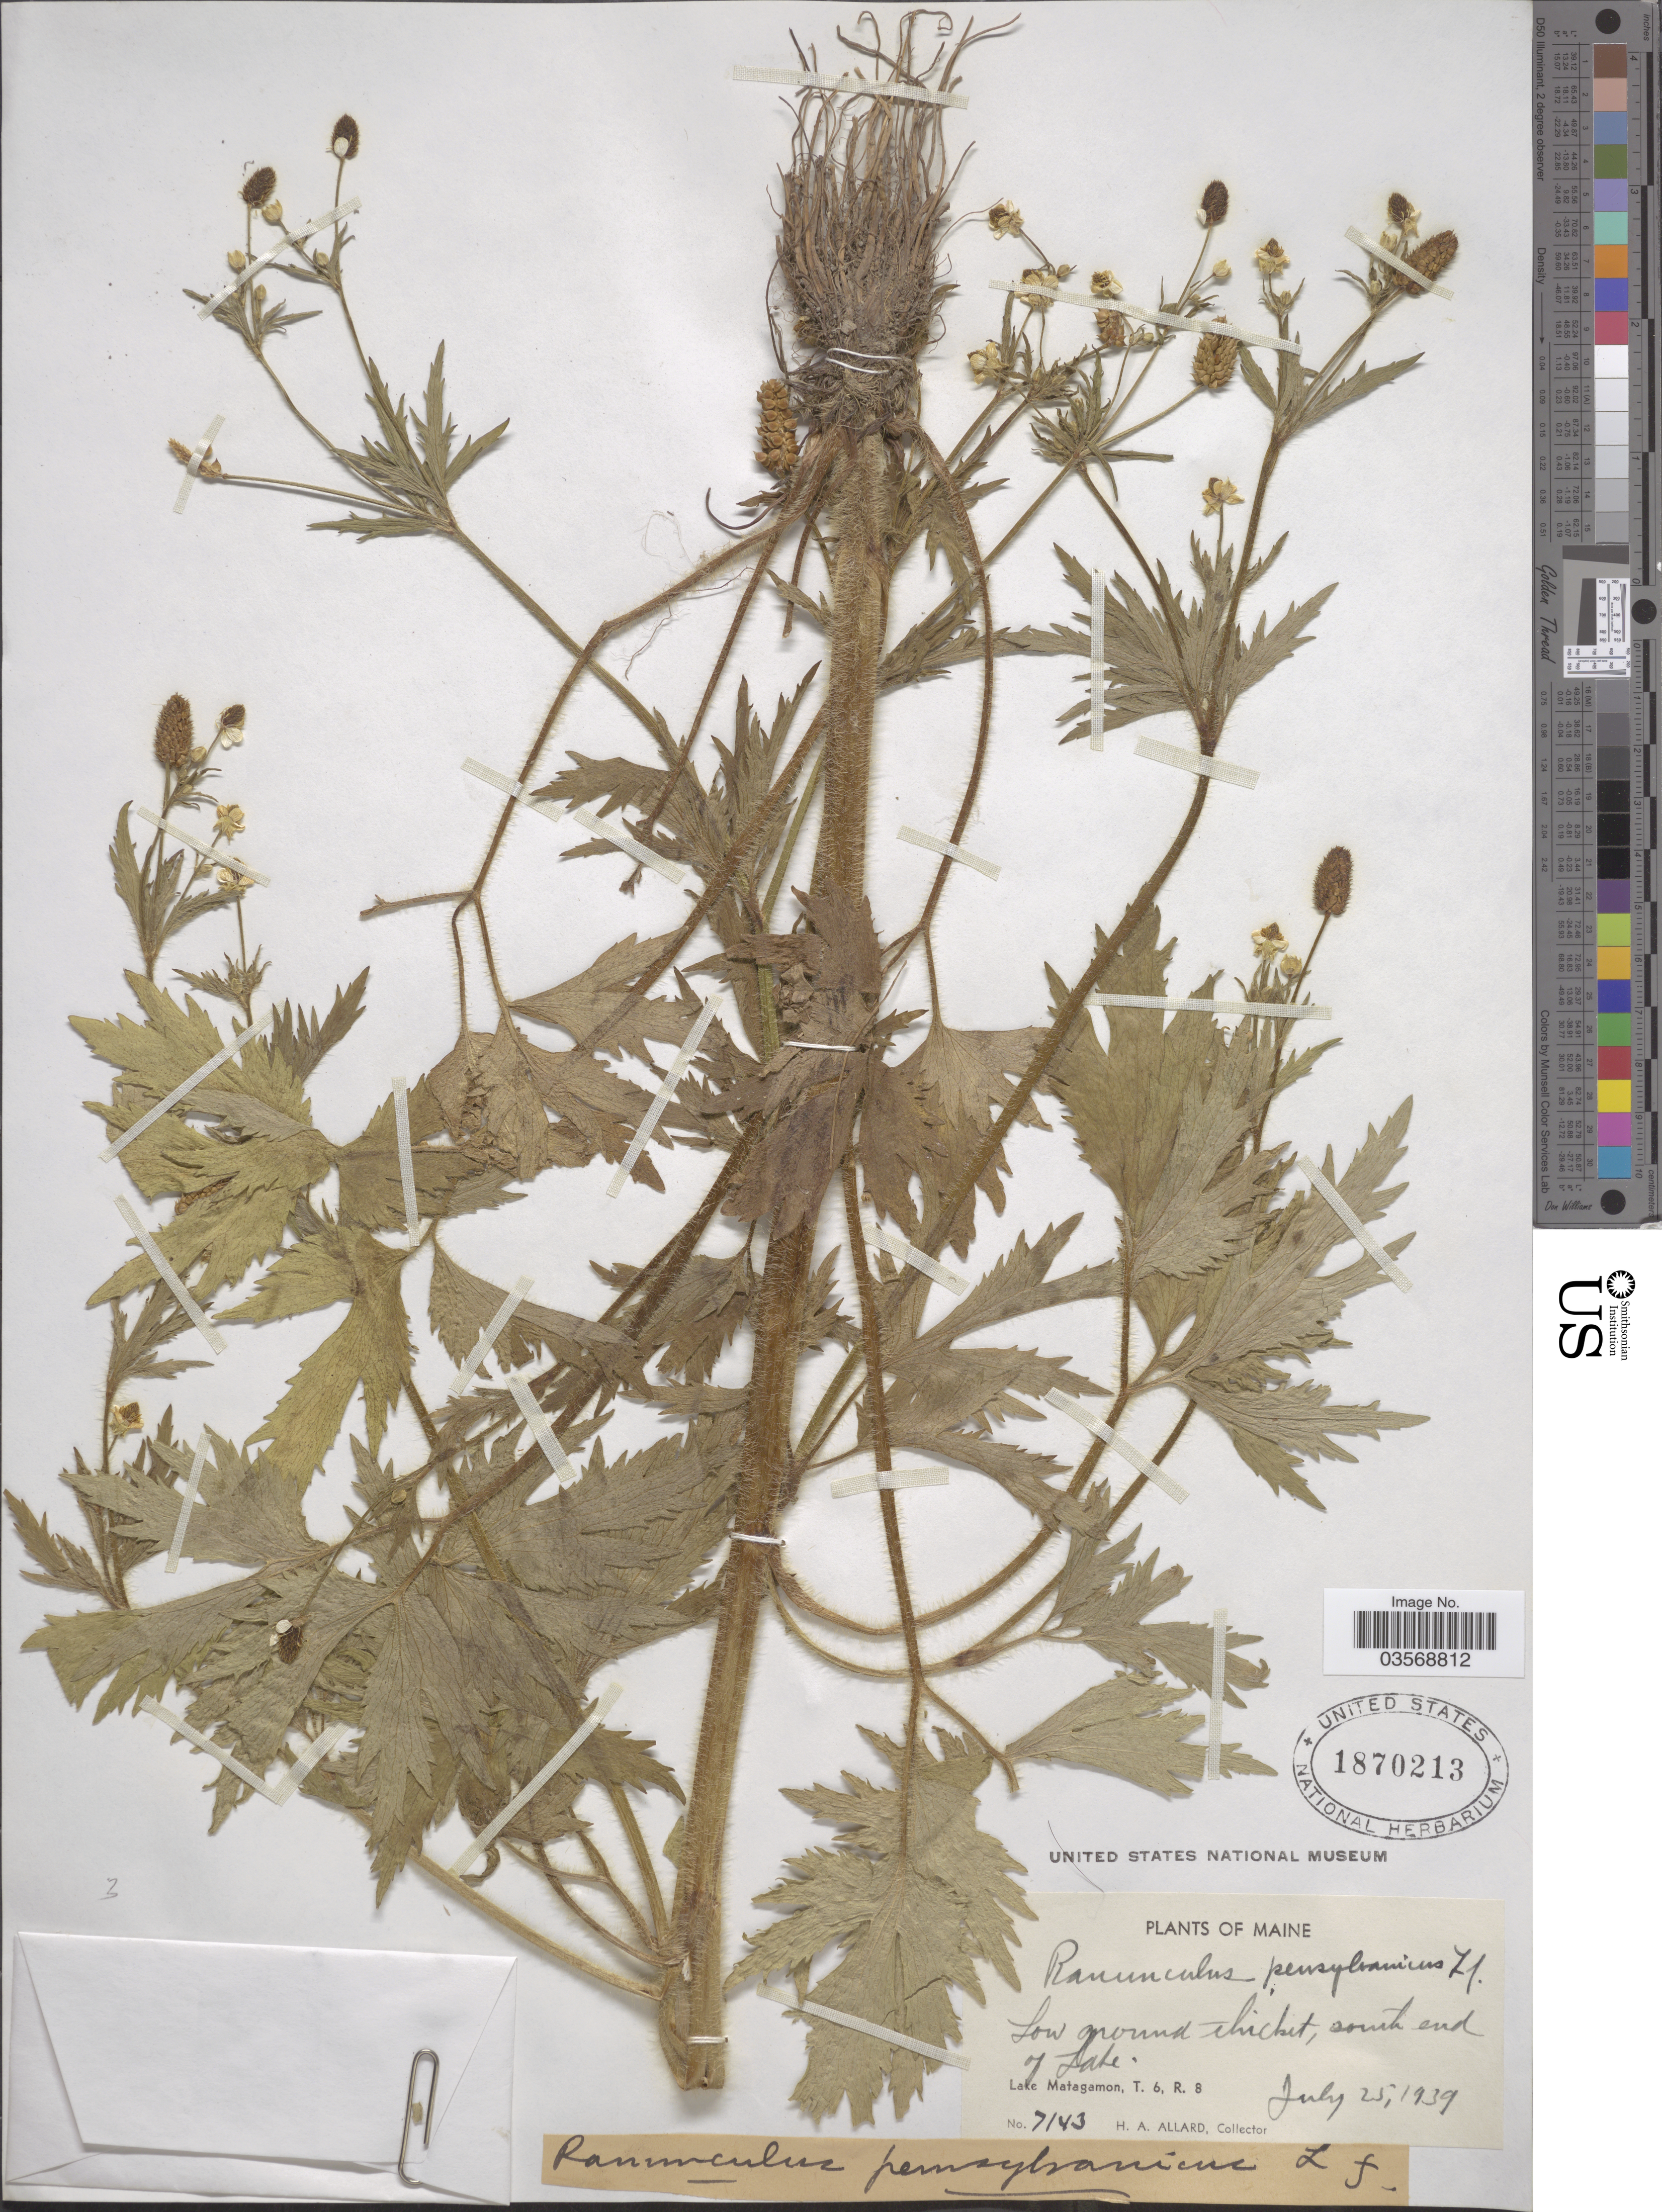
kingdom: Plantae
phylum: Tracheophyta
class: Magnoliopsida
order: Ranunculales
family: Ranunculaceae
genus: Ranunculus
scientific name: Ranunculus pensylvanicus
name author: L. f.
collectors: H. A. Allard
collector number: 7143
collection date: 1939-07-25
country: United States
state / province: Maine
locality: South end of Lake. Lake Matagamon, T. 6, R. 8.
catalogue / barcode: US 1870213